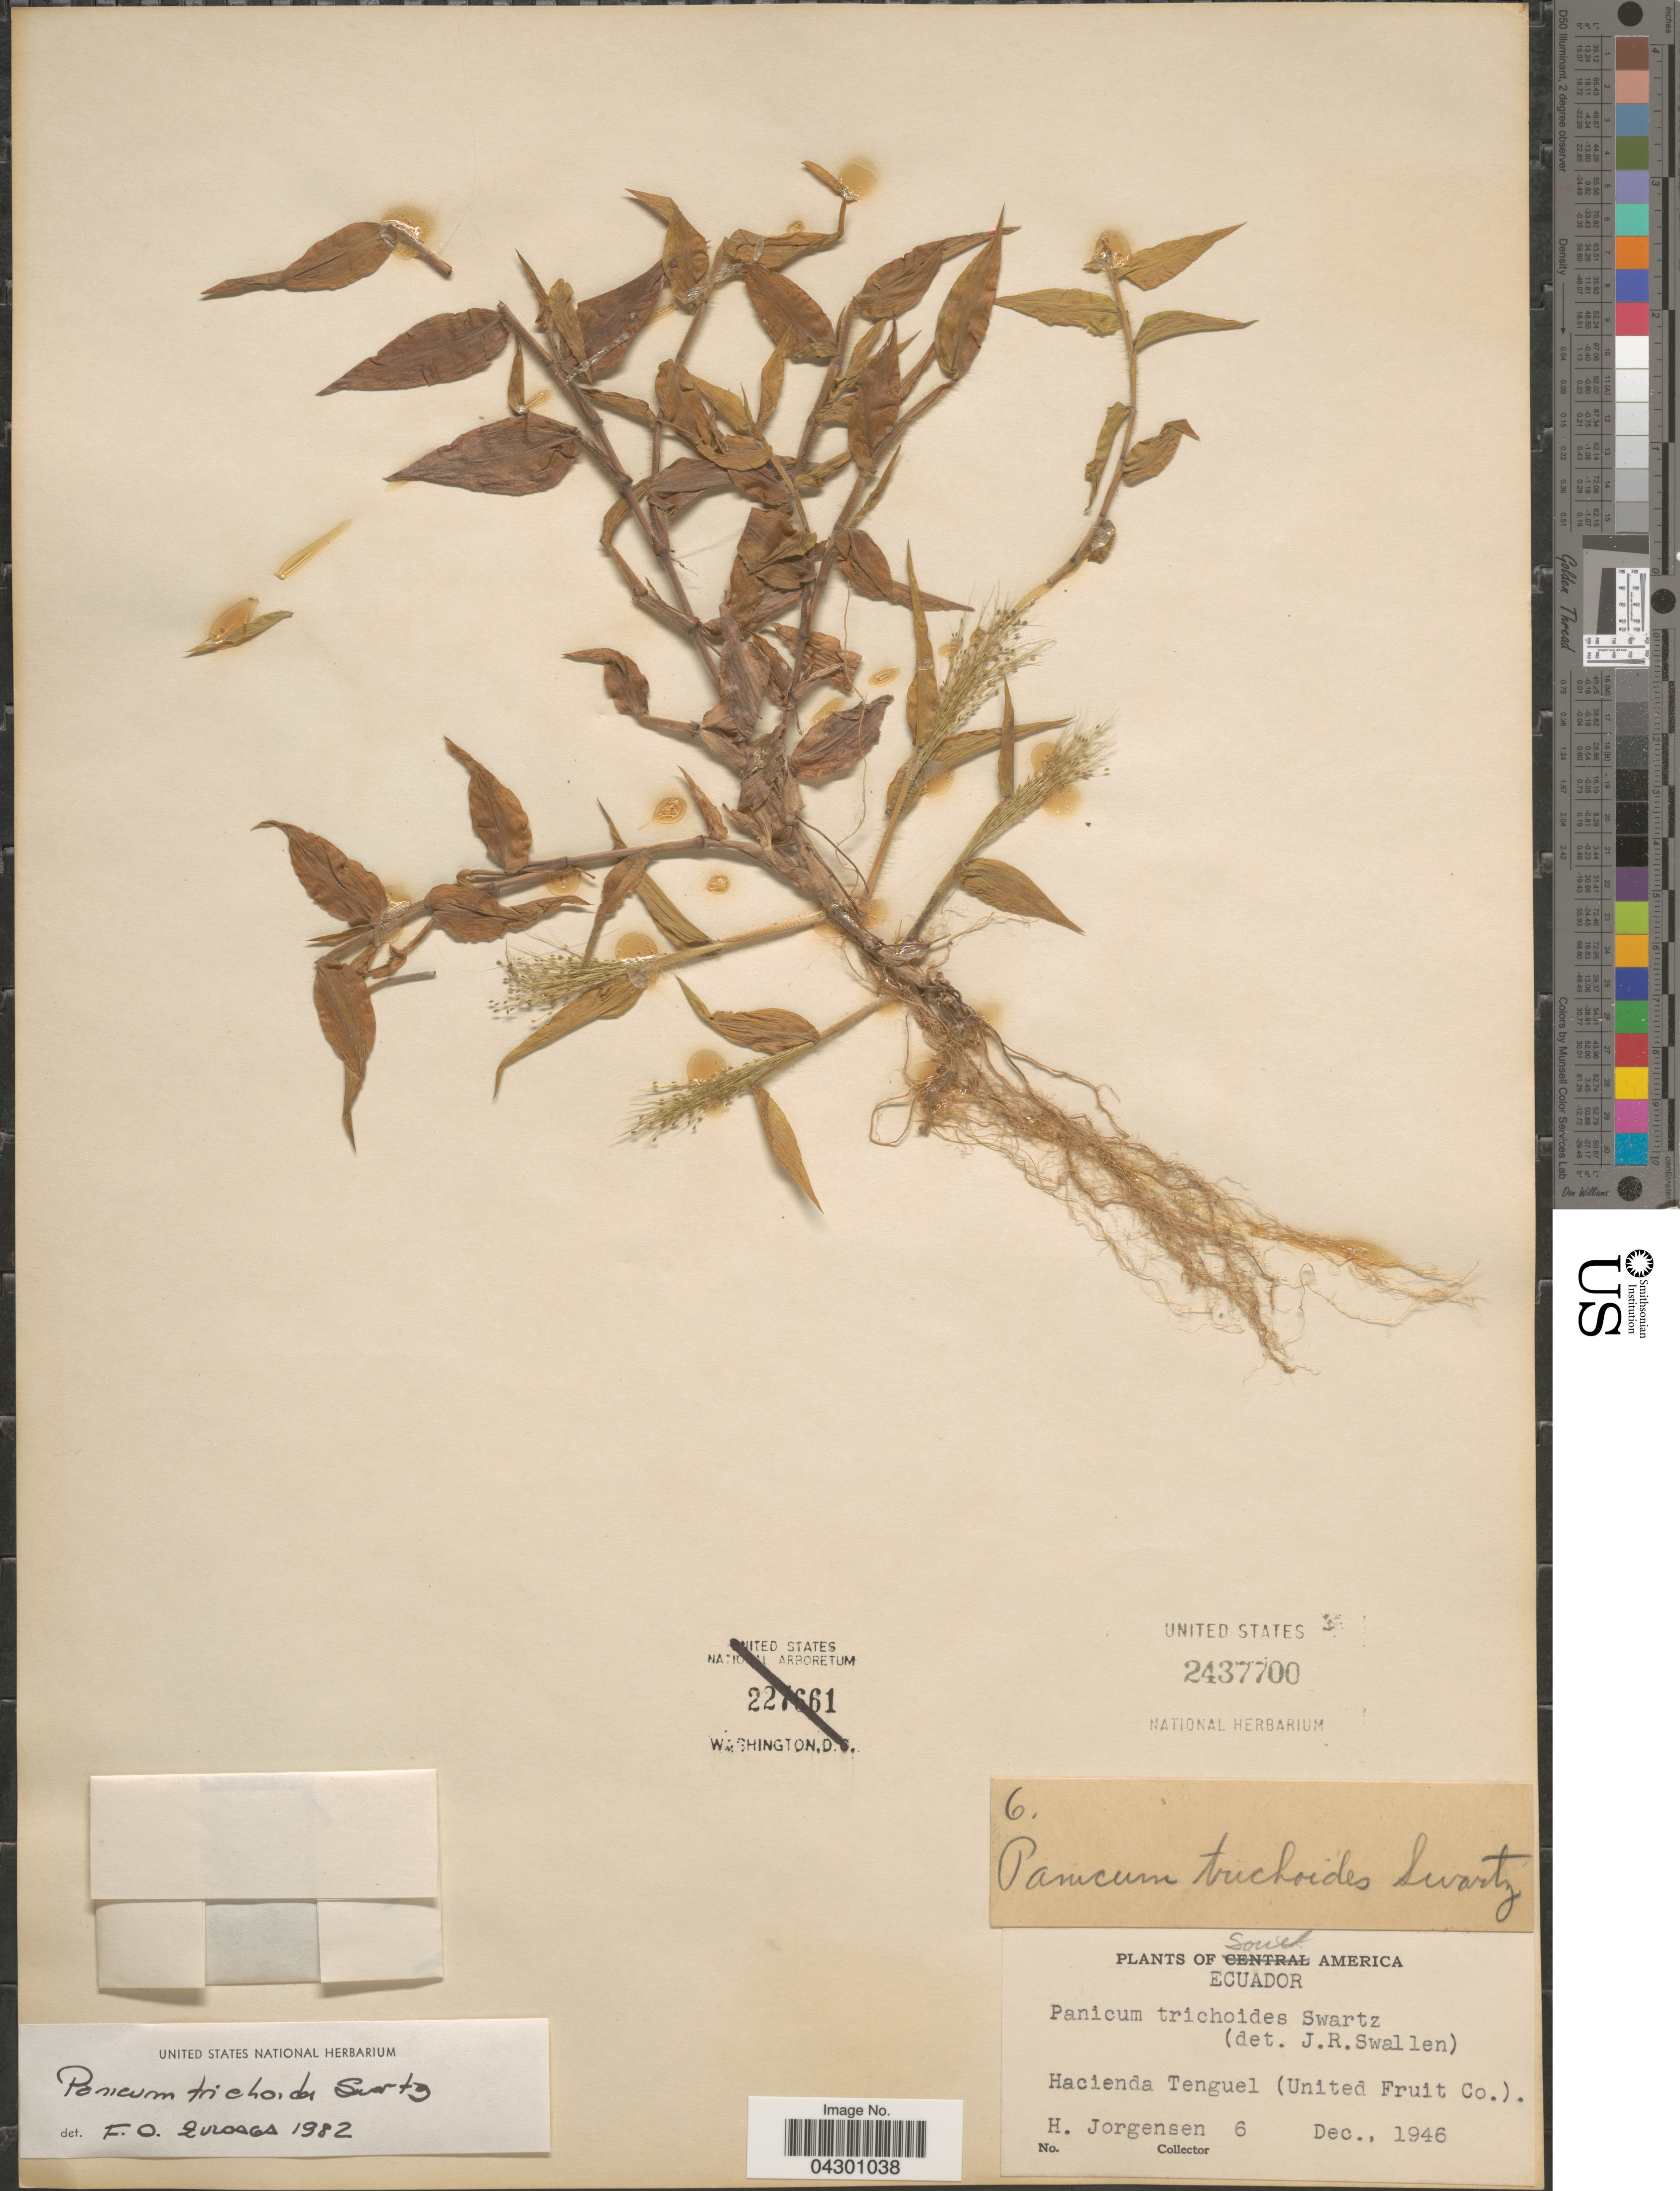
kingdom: Plantae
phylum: Tracheophyta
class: Liliopsida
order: Poales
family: Poaceae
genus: Panicum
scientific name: Panicum trichoides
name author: Sw.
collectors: H. Jørgensen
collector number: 6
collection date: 1946-12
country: Ecuador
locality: Hacienda Tenguel (United Fruit Co.).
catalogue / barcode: US 2437700